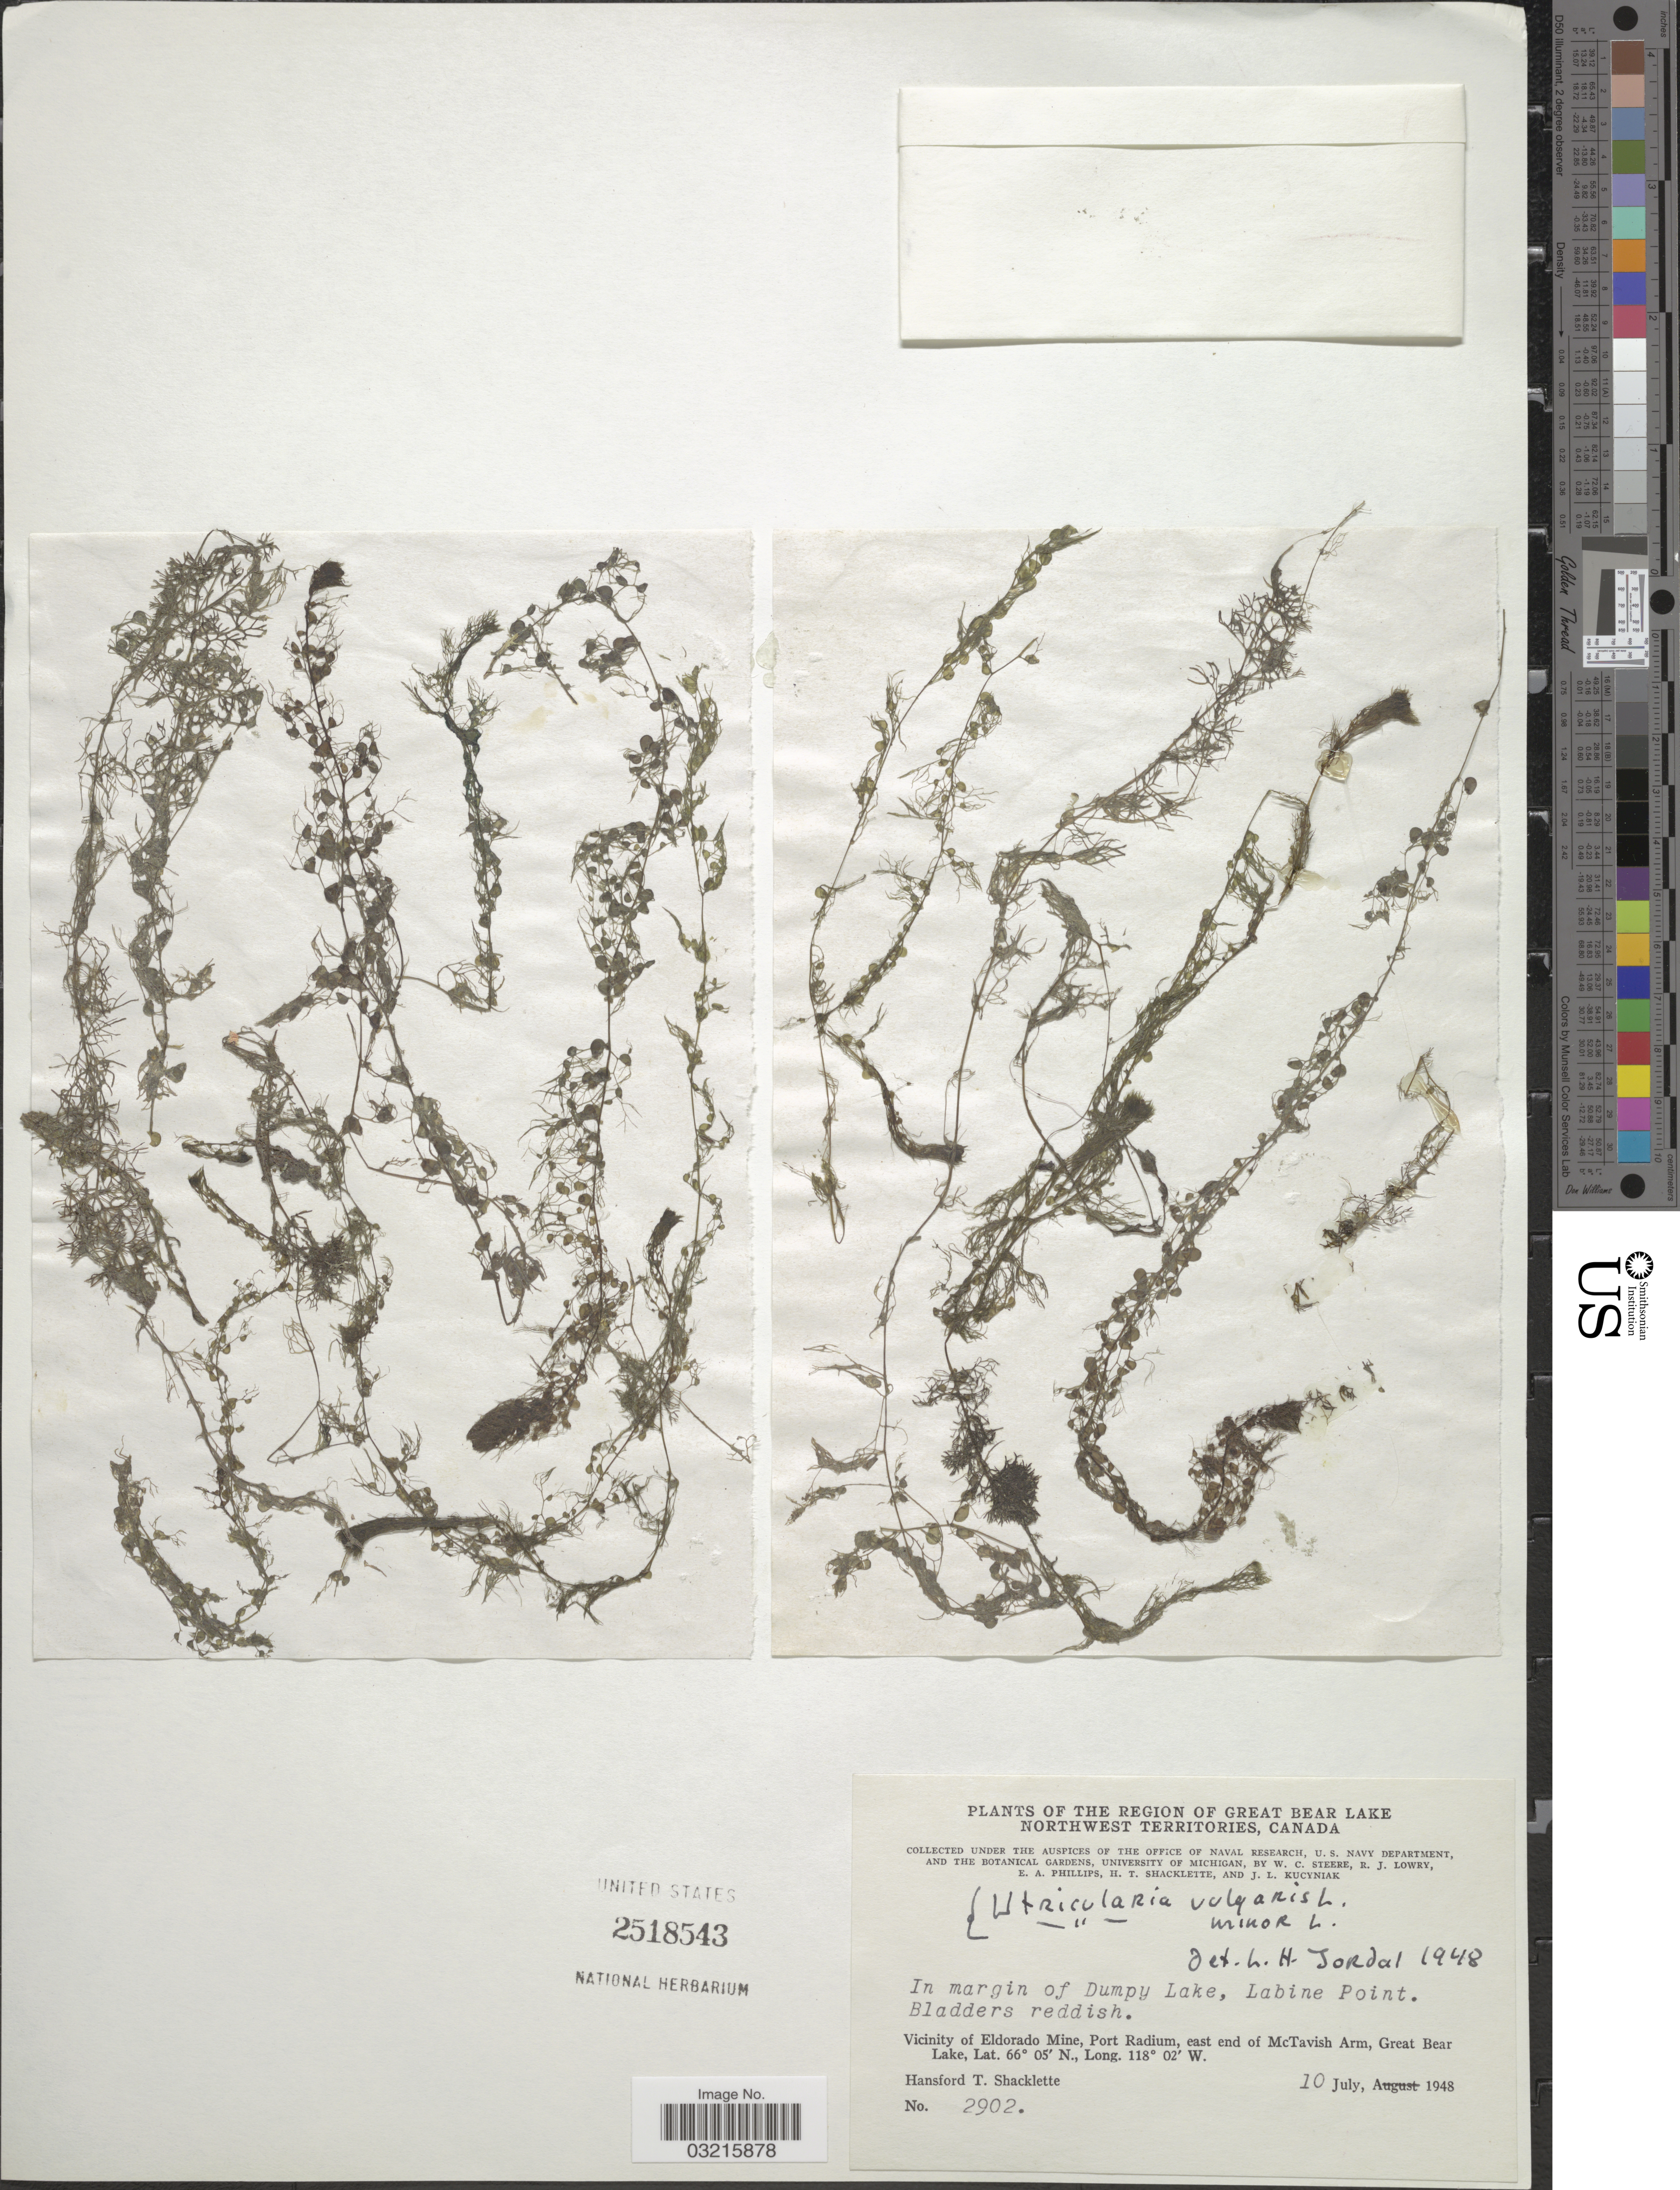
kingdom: Plantae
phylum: Tracheophyta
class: Magnoliopsida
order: Lamiales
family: Lentibulariaceae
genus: Utricularia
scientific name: Utricularia vulgaris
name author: L.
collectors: H. Shacklette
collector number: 2902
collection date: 1948-07-10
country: Canada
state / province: Northwest Territories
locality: The Region of Great Bear Lake. In margin of Dumpy Lake, Labine Point. Vicinity of Eldorado Mine, Port Radium, east end of McTavish Arm, Great Bear Lake.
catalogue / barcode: US 2518543